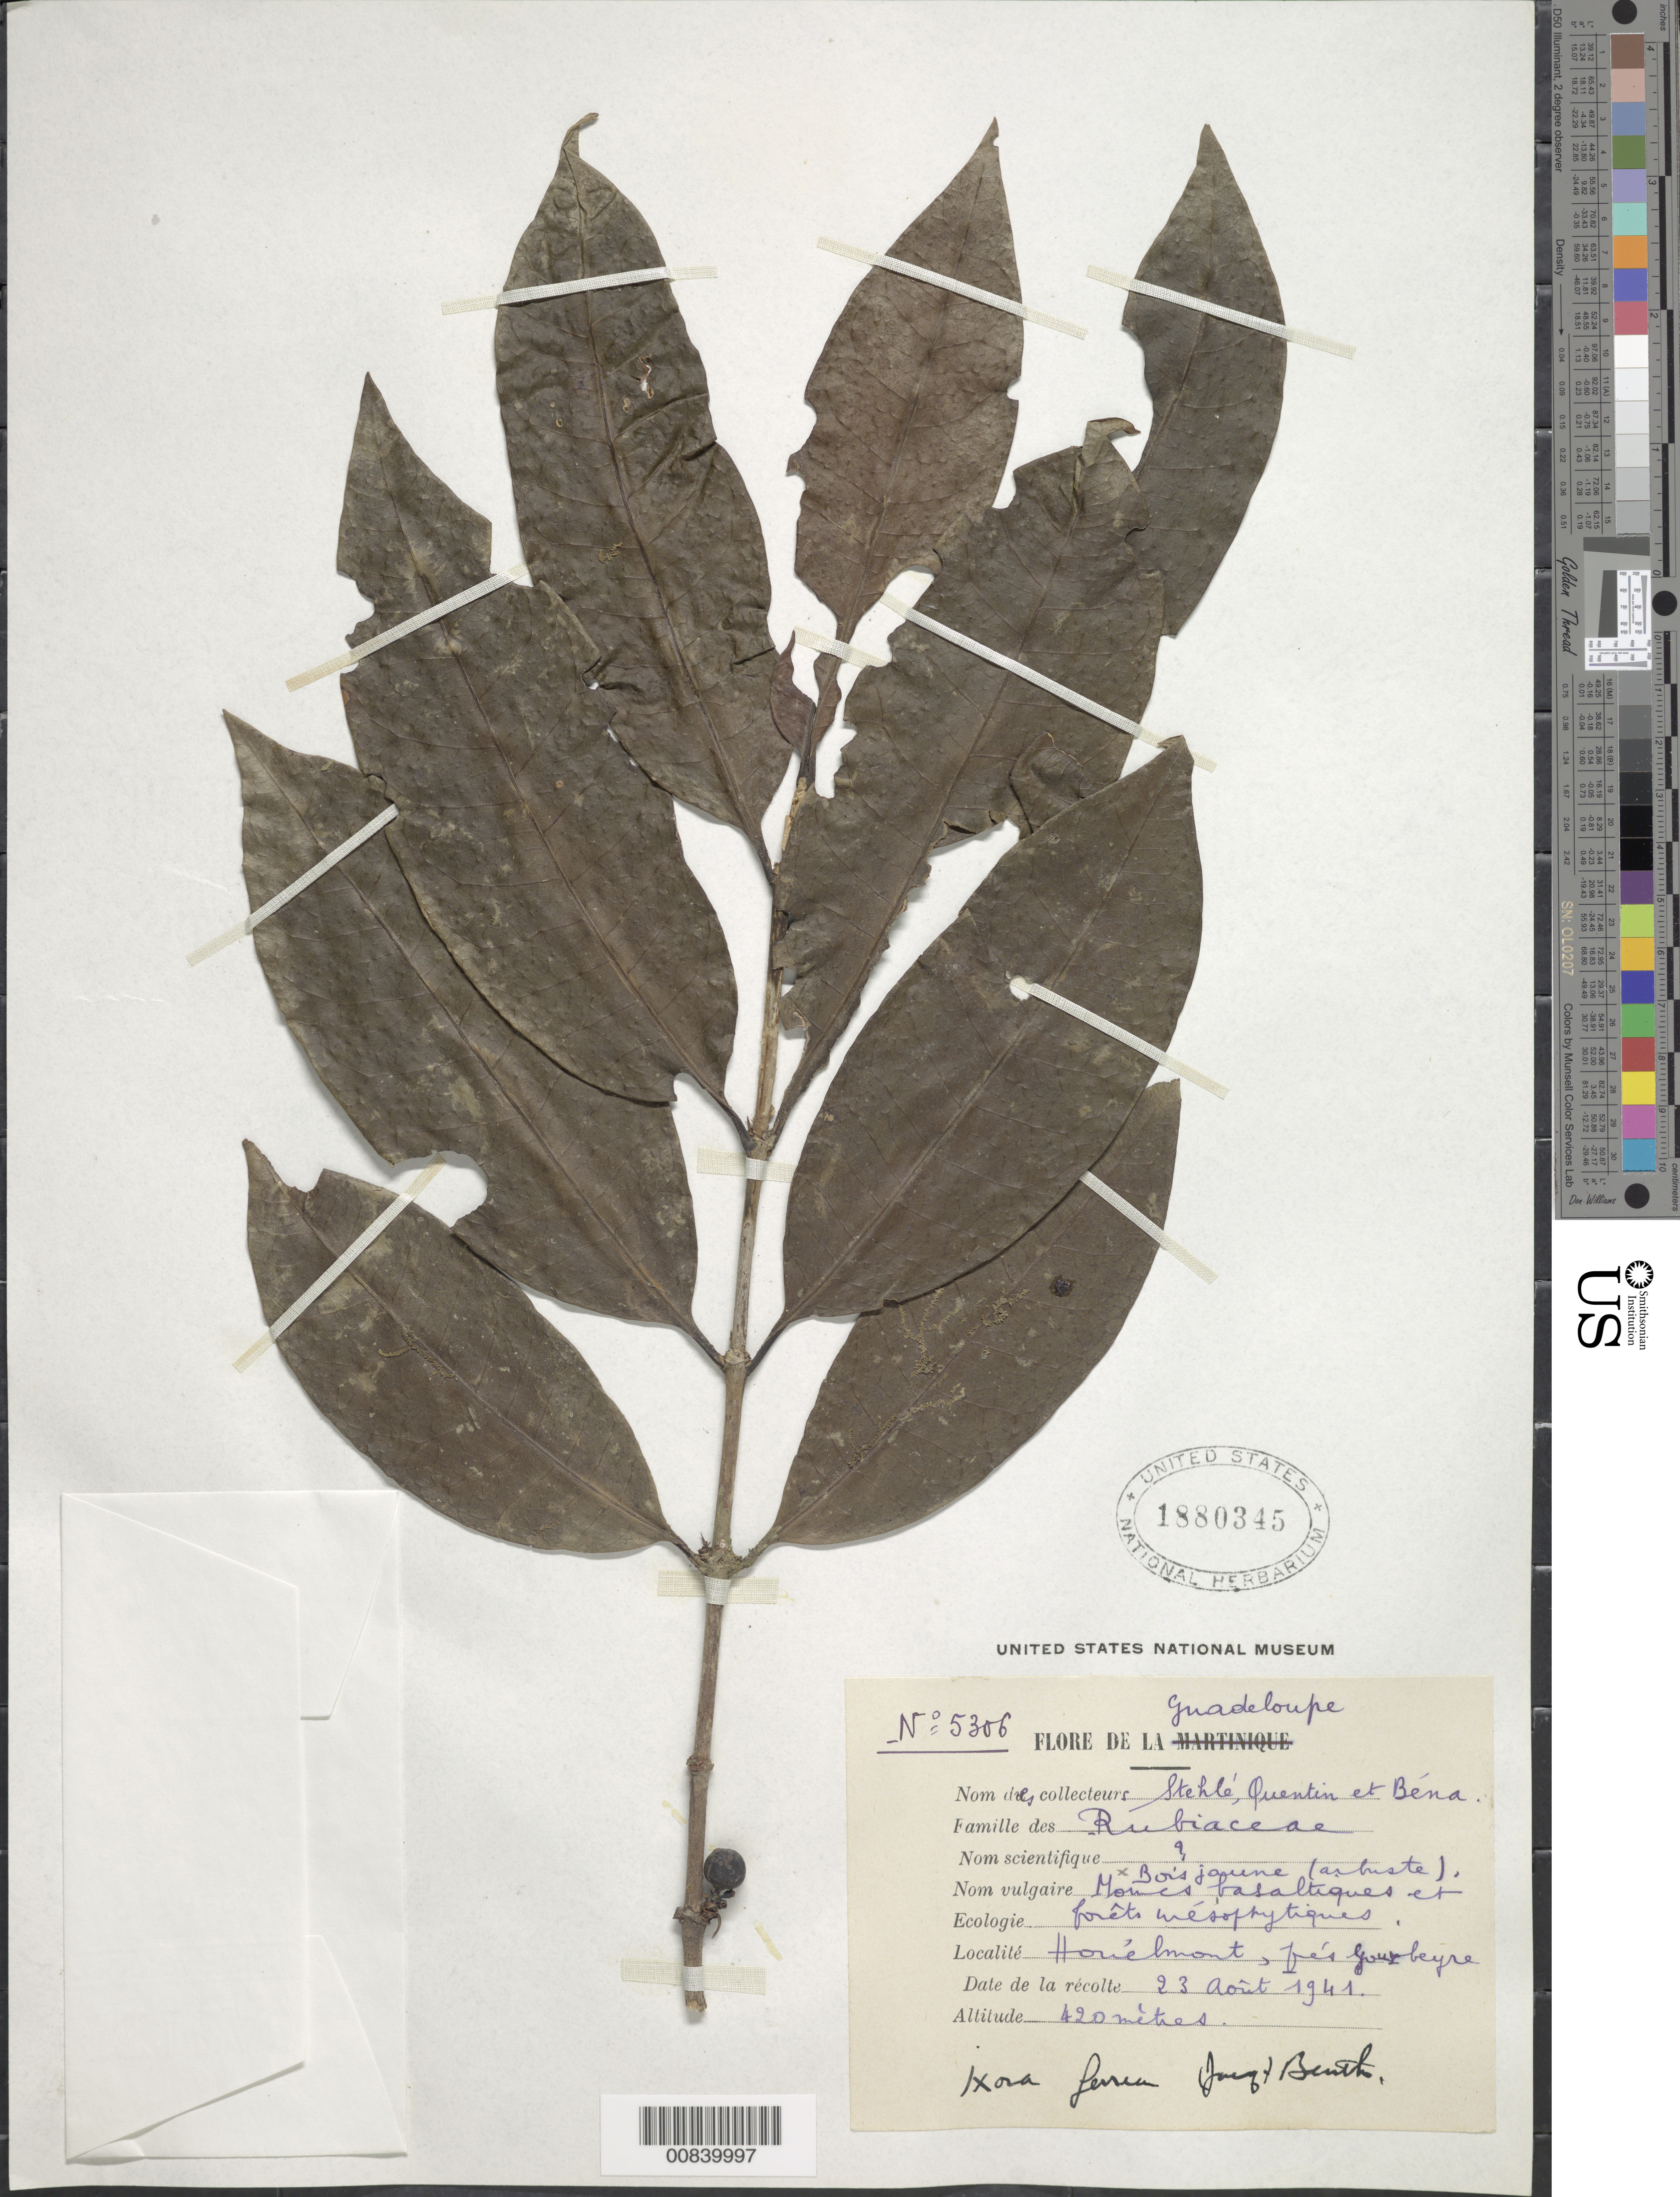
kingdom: Plantae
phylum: Tracheophyta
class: Magnoliopsida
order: Gentianales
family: Rubiaceae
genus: Ixora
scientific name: Ixora ferrea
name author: (Jacq.) Benth.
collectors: H. Stehlé, J. Quentin & R. Béna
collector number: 5306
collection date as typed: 23 Aug 1941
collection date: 1941-08-23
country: Guadeloupe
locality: Houélmont, --- Gourbeyre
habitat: Forêts mésophytiques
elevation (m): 420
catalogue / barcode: US 1880345